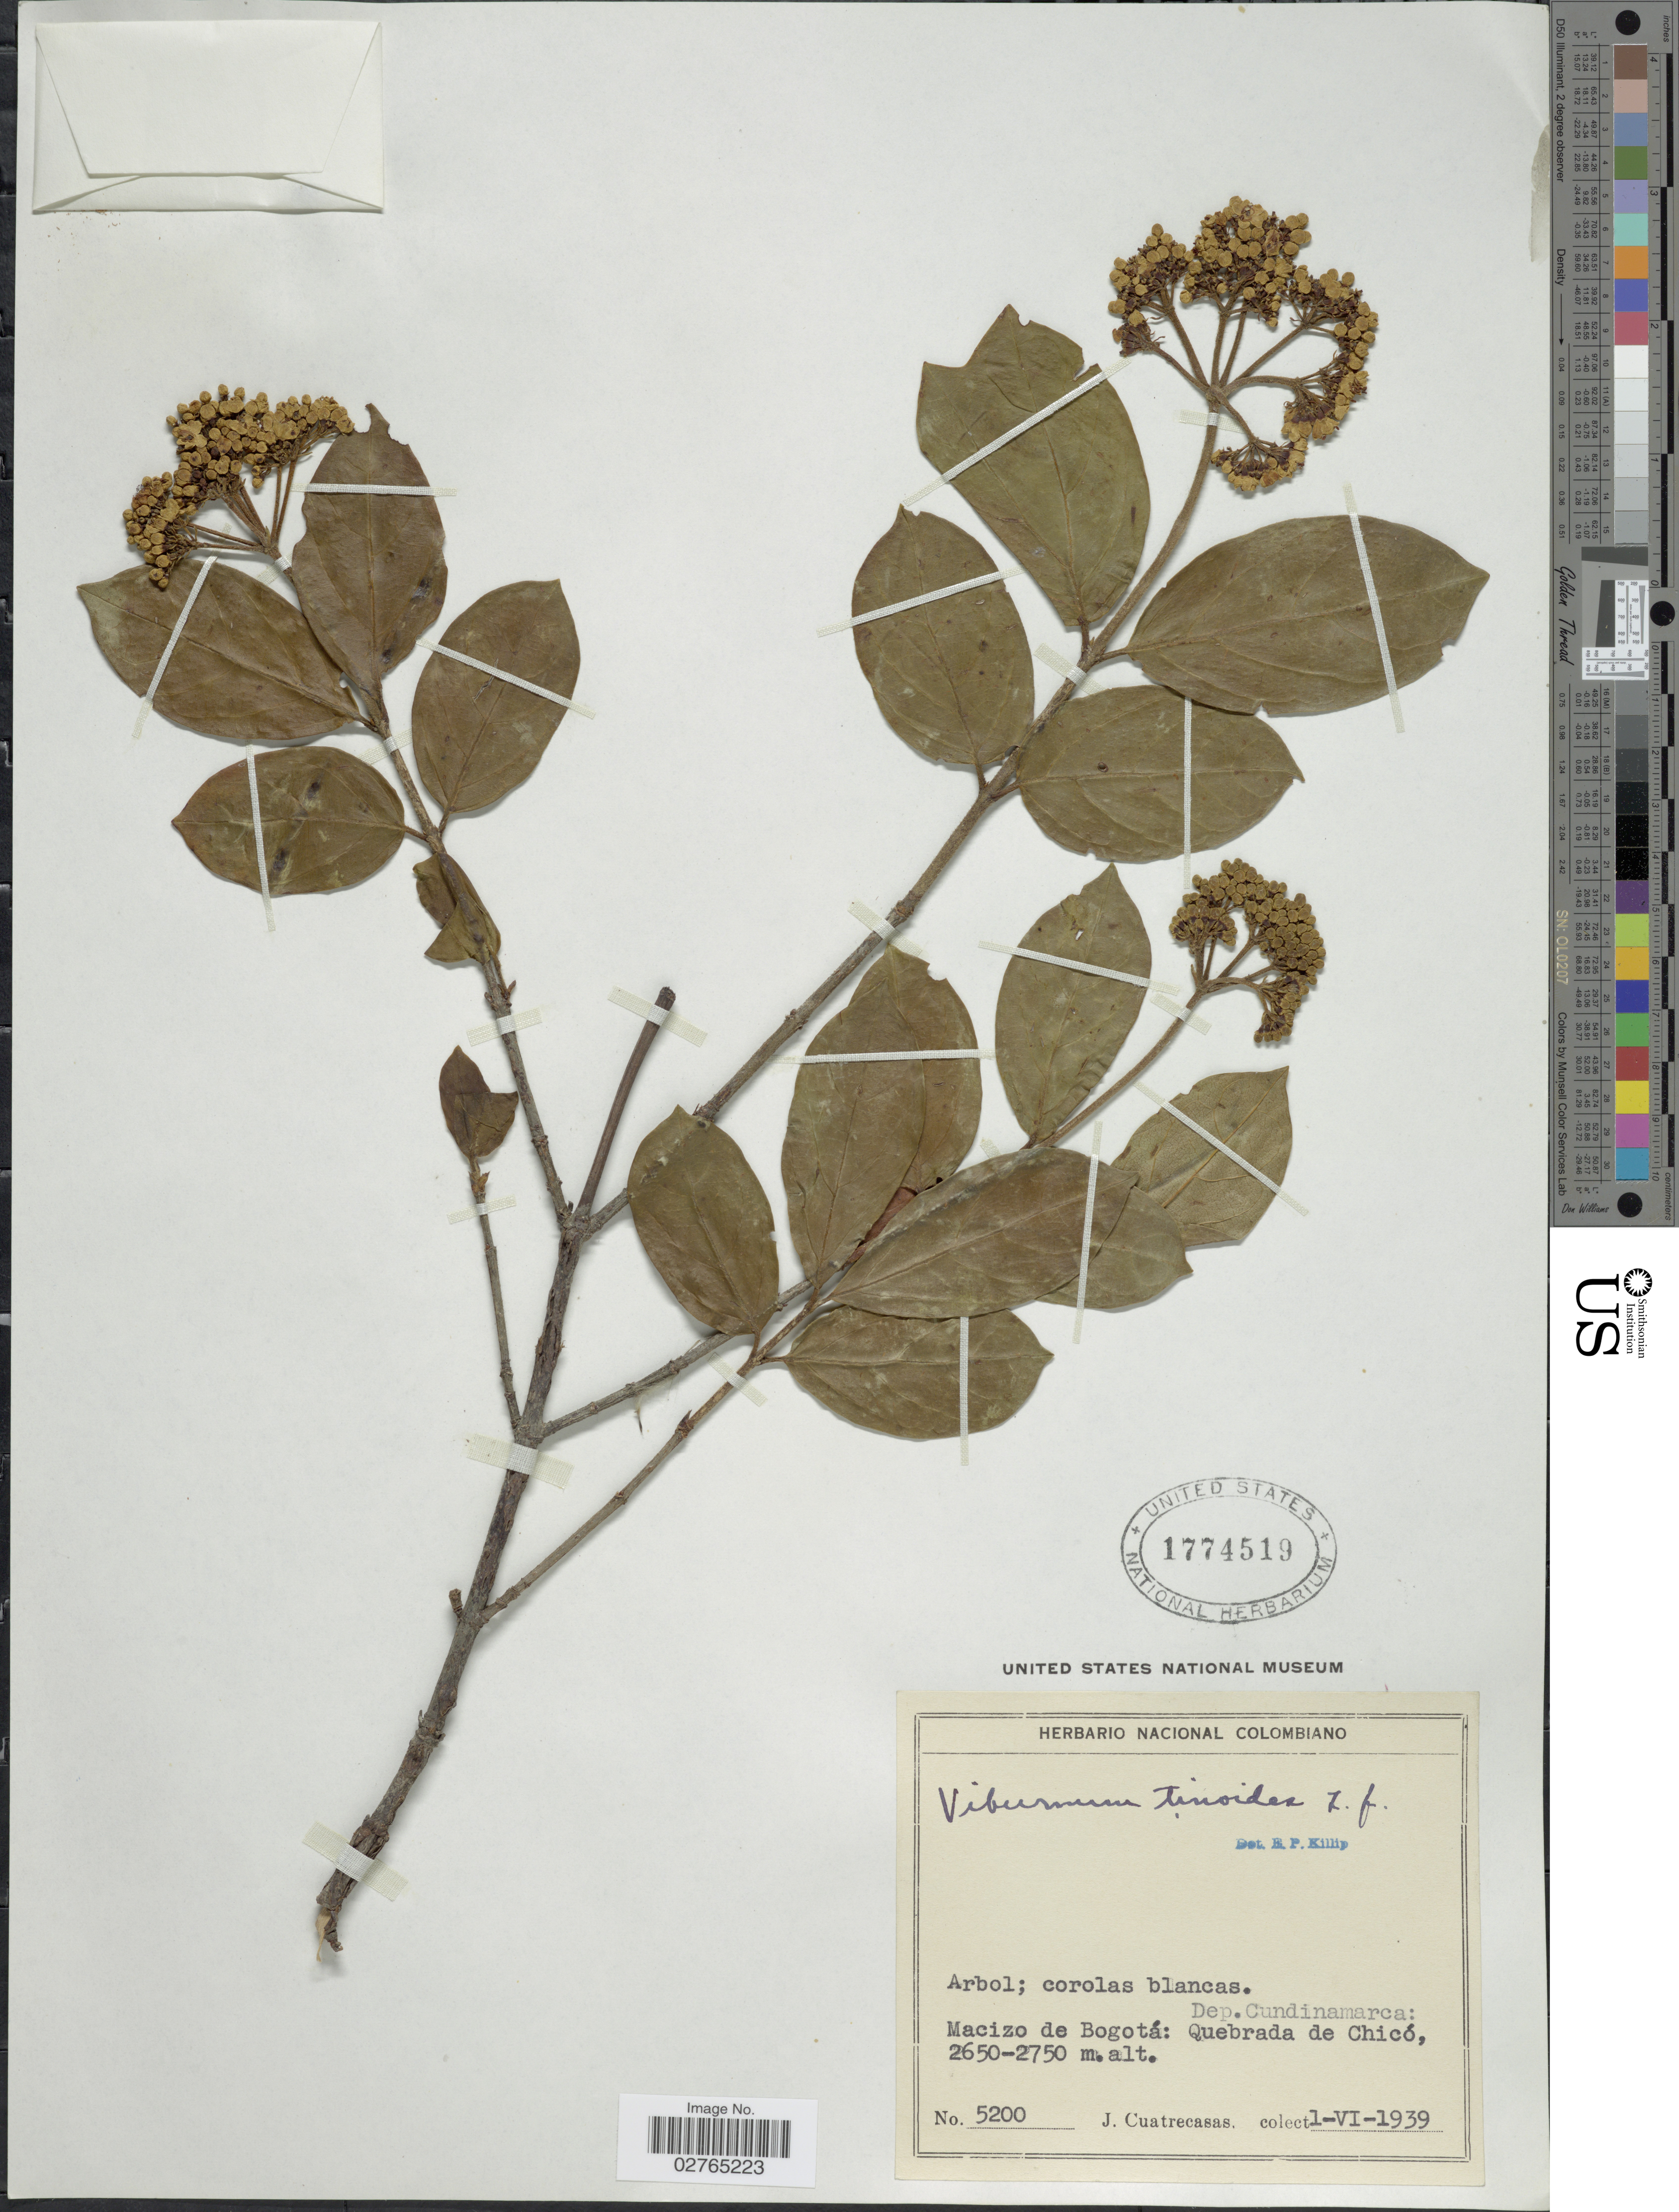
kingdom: Plantae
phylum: Tracheophyta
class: Magnoliopsida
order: Dipsacales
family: Viburnaceae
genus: Viburnum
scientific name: Viburnum tinoides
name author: L. f.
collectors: J. Cuatrecasas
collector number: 5200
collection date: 1939-06-01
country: Colombia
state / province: Cundinamarca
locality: Dep. Cundinamarca: Macizo de Bogotá: Quebrada de Chicó.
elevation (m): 2650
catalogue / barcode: US 1774519